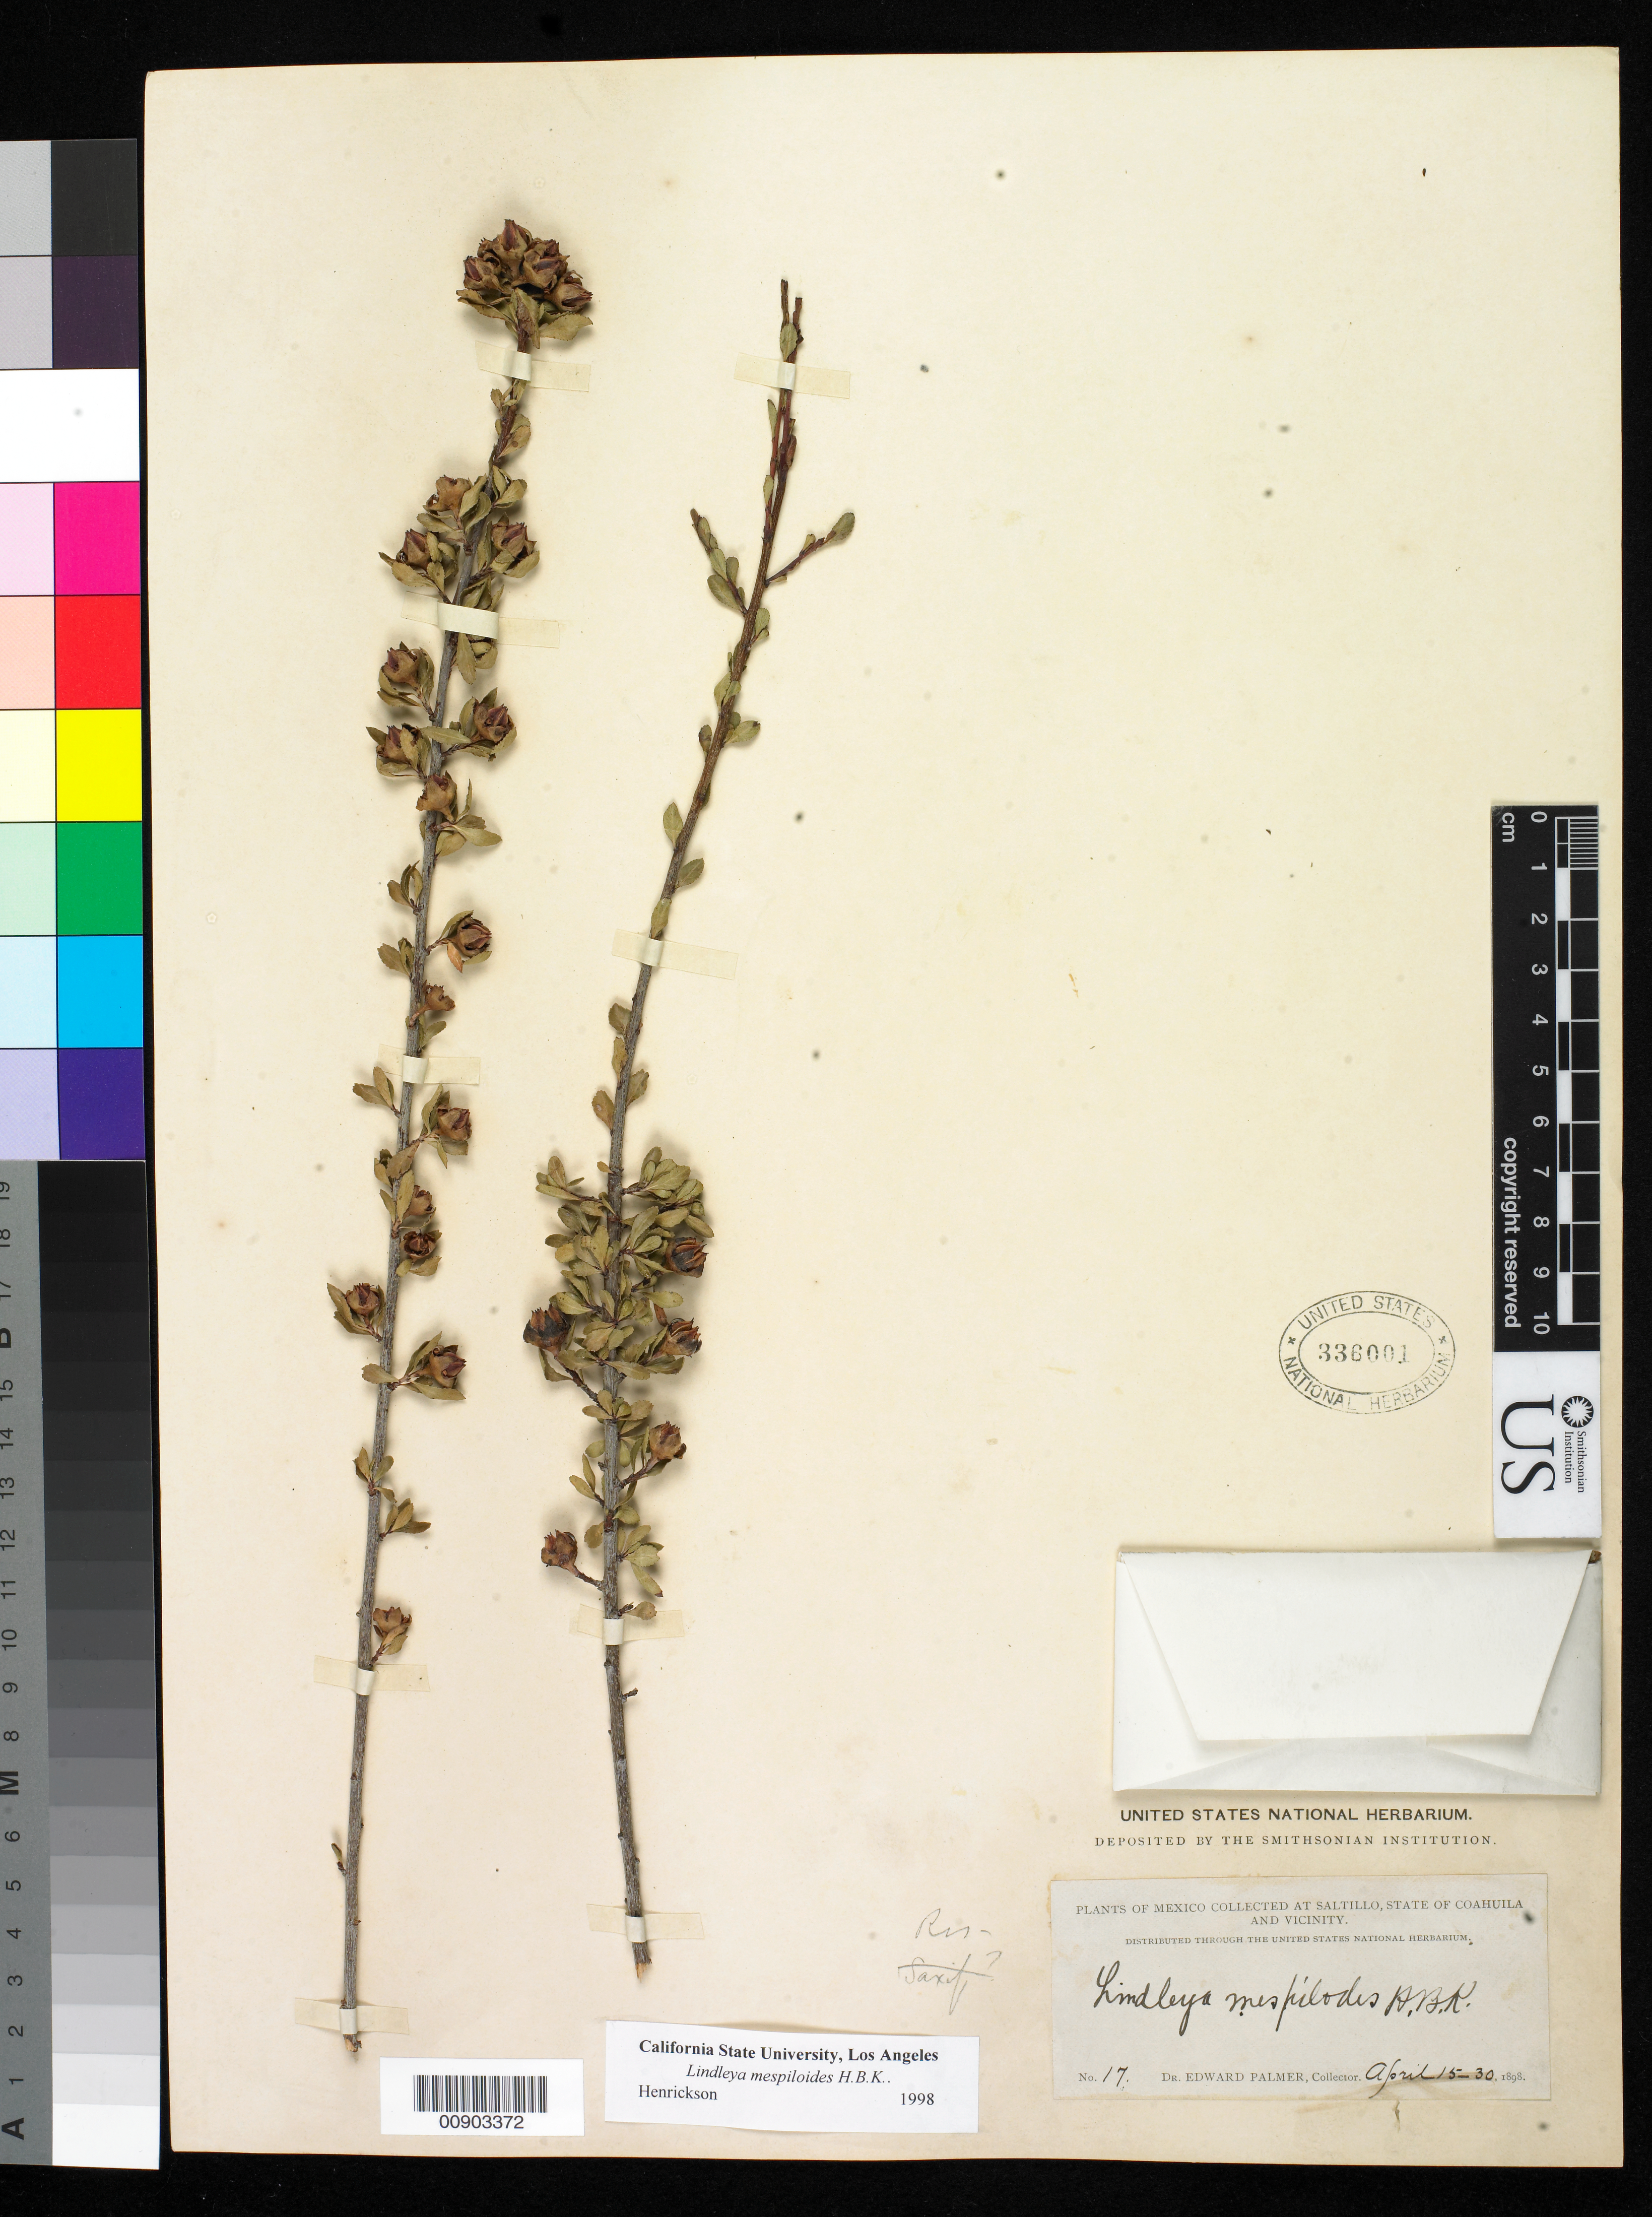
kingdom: Plantae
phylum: Tracheophyta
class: Magnoliopsida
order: Rosales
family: Rosaceae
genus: Lindleya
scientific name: Lindleya mespiloides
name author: Kunth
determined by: Henrickson, James, (CSLA), California State University at Los Angeles (UNITED STATES)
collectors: E. Palmer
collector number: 17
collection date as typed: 15 Apr 1898 to 30 Apr 1898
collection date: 1898-04-15/1898-04-30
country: Mexico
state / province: Coahuila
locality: Saltillo, Coahuila and vicinity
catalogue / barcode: US 336001